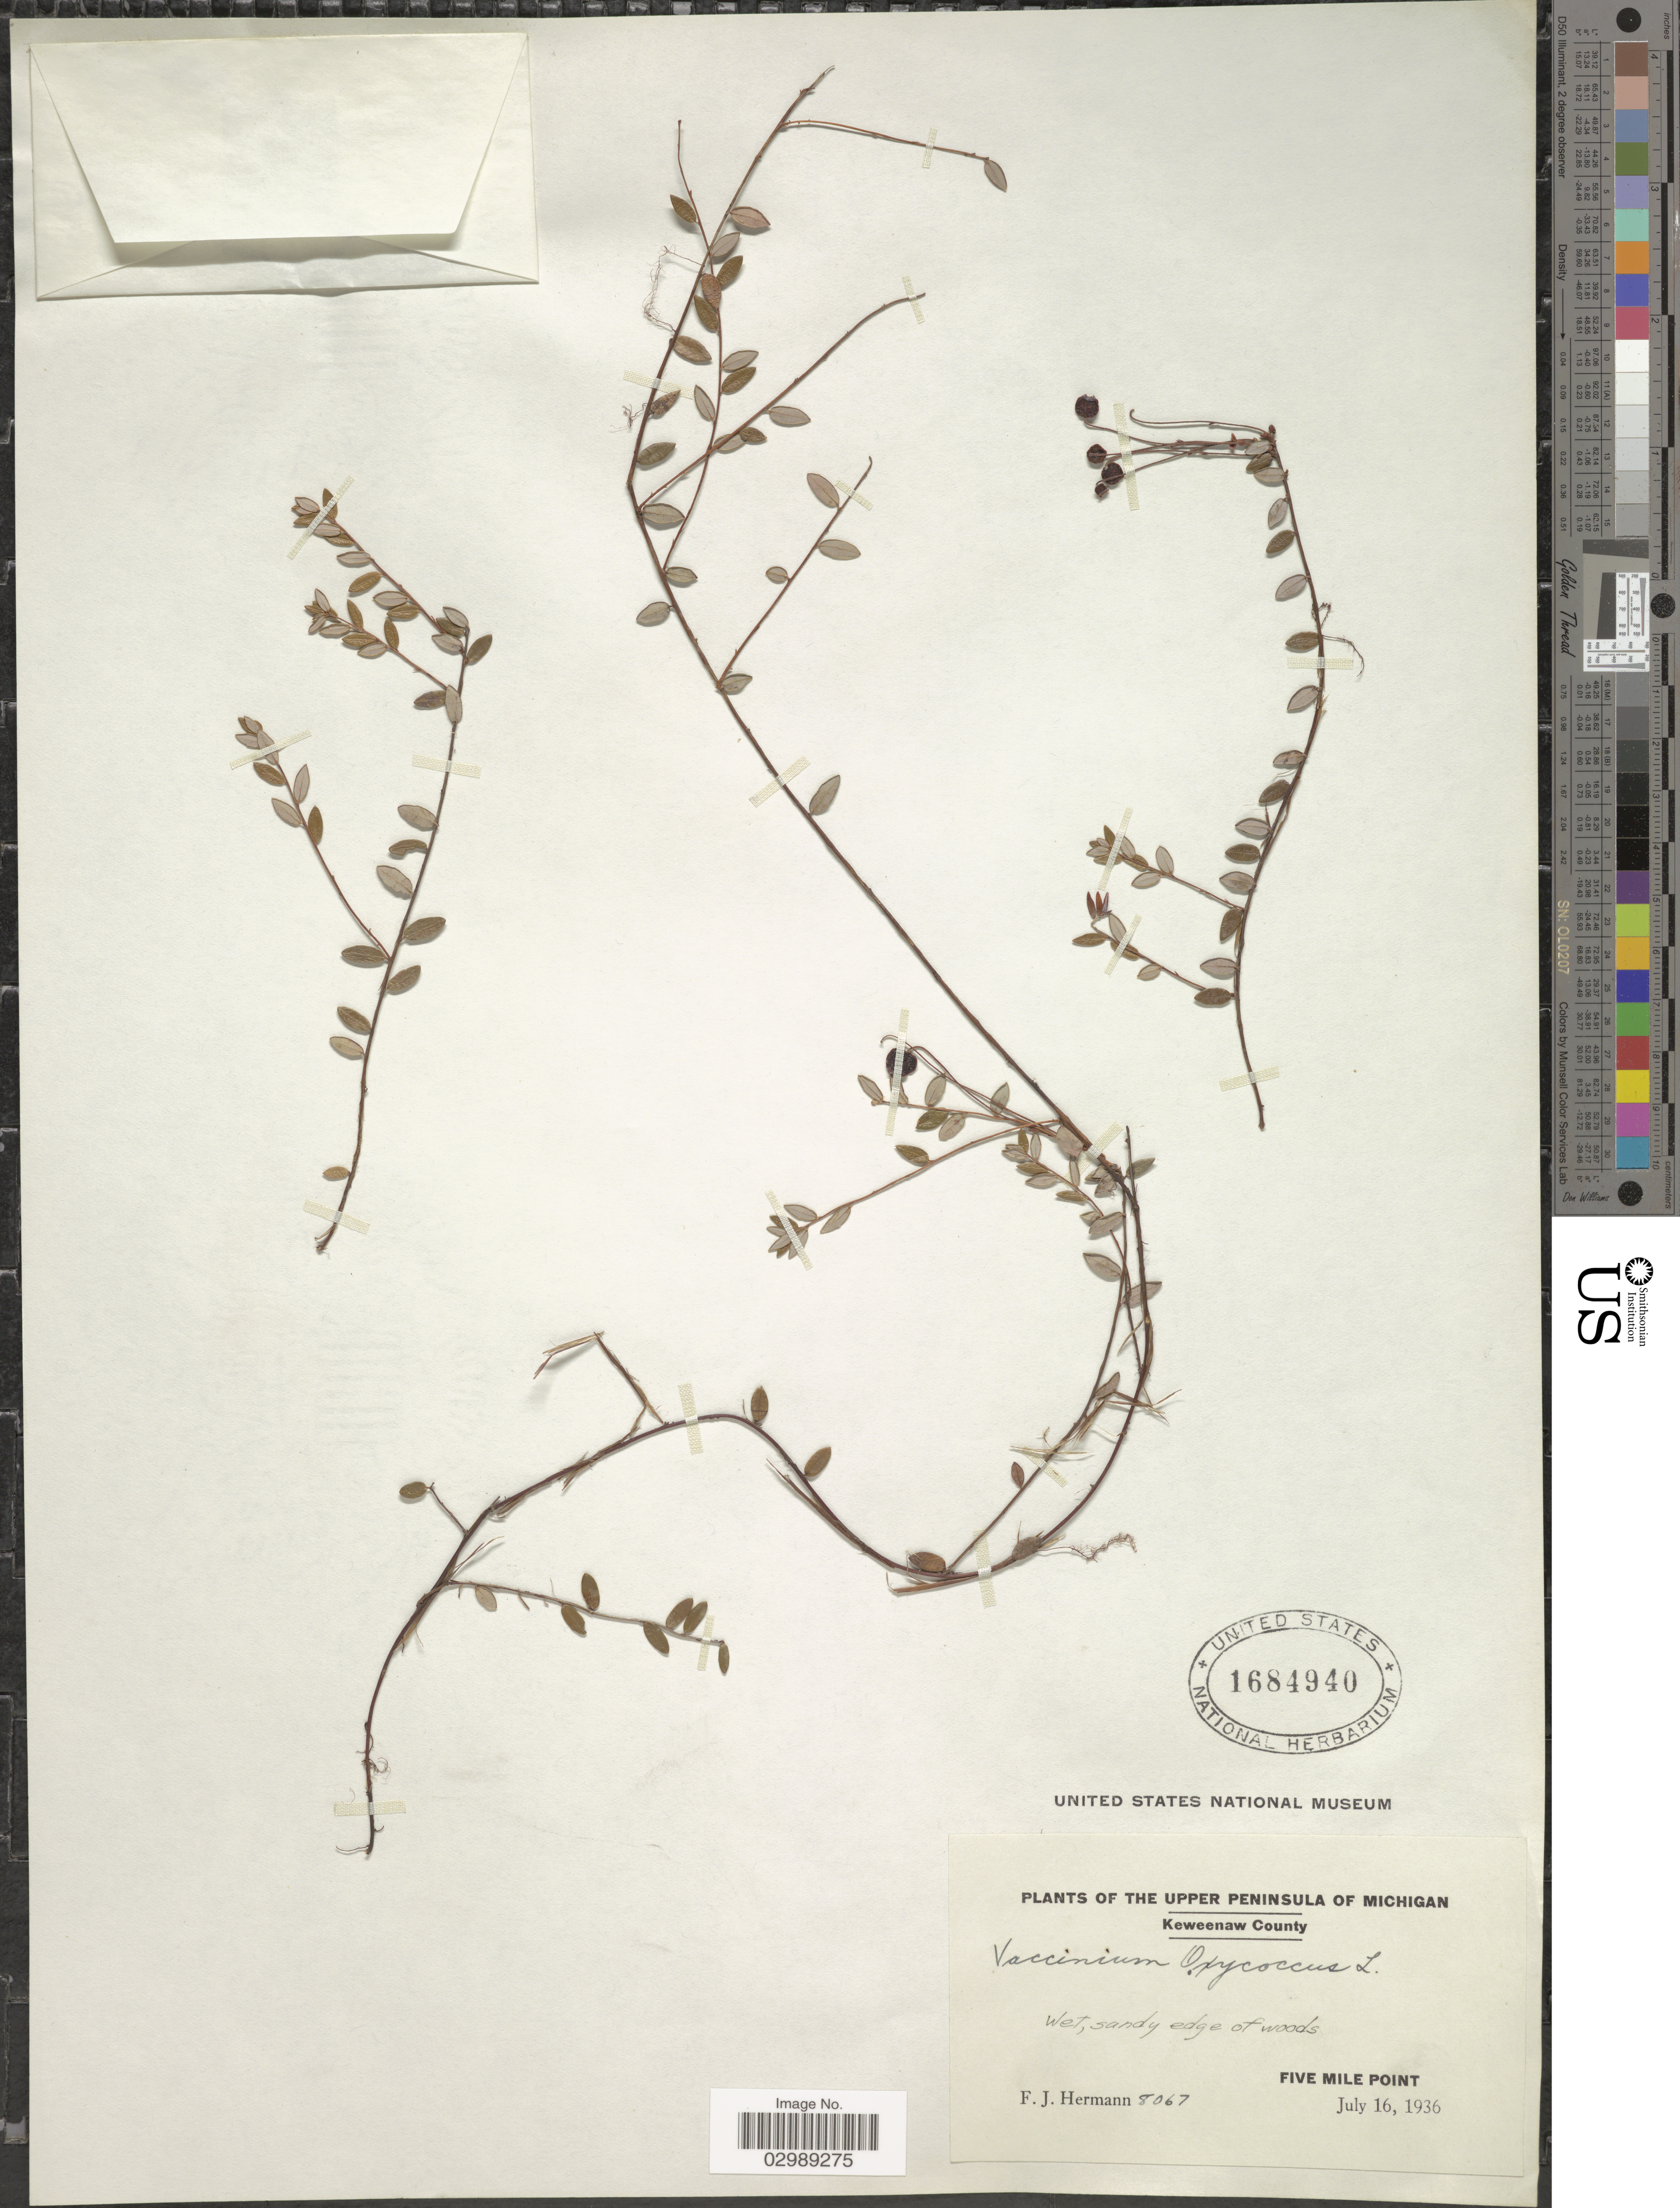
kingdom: Plantae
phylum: Tracheophyta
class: Magnoliopsida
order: Ericales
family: Ericaceae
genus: Vaccinium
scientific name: Vaccinium oxycoccos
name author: L.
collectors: F. J. Hermann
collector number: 8067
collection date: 1936-07-16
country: United States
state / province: Michigan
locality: The Upper Peninsula, Keweenaw County, Five Mile Point.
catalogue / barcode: US 1684940